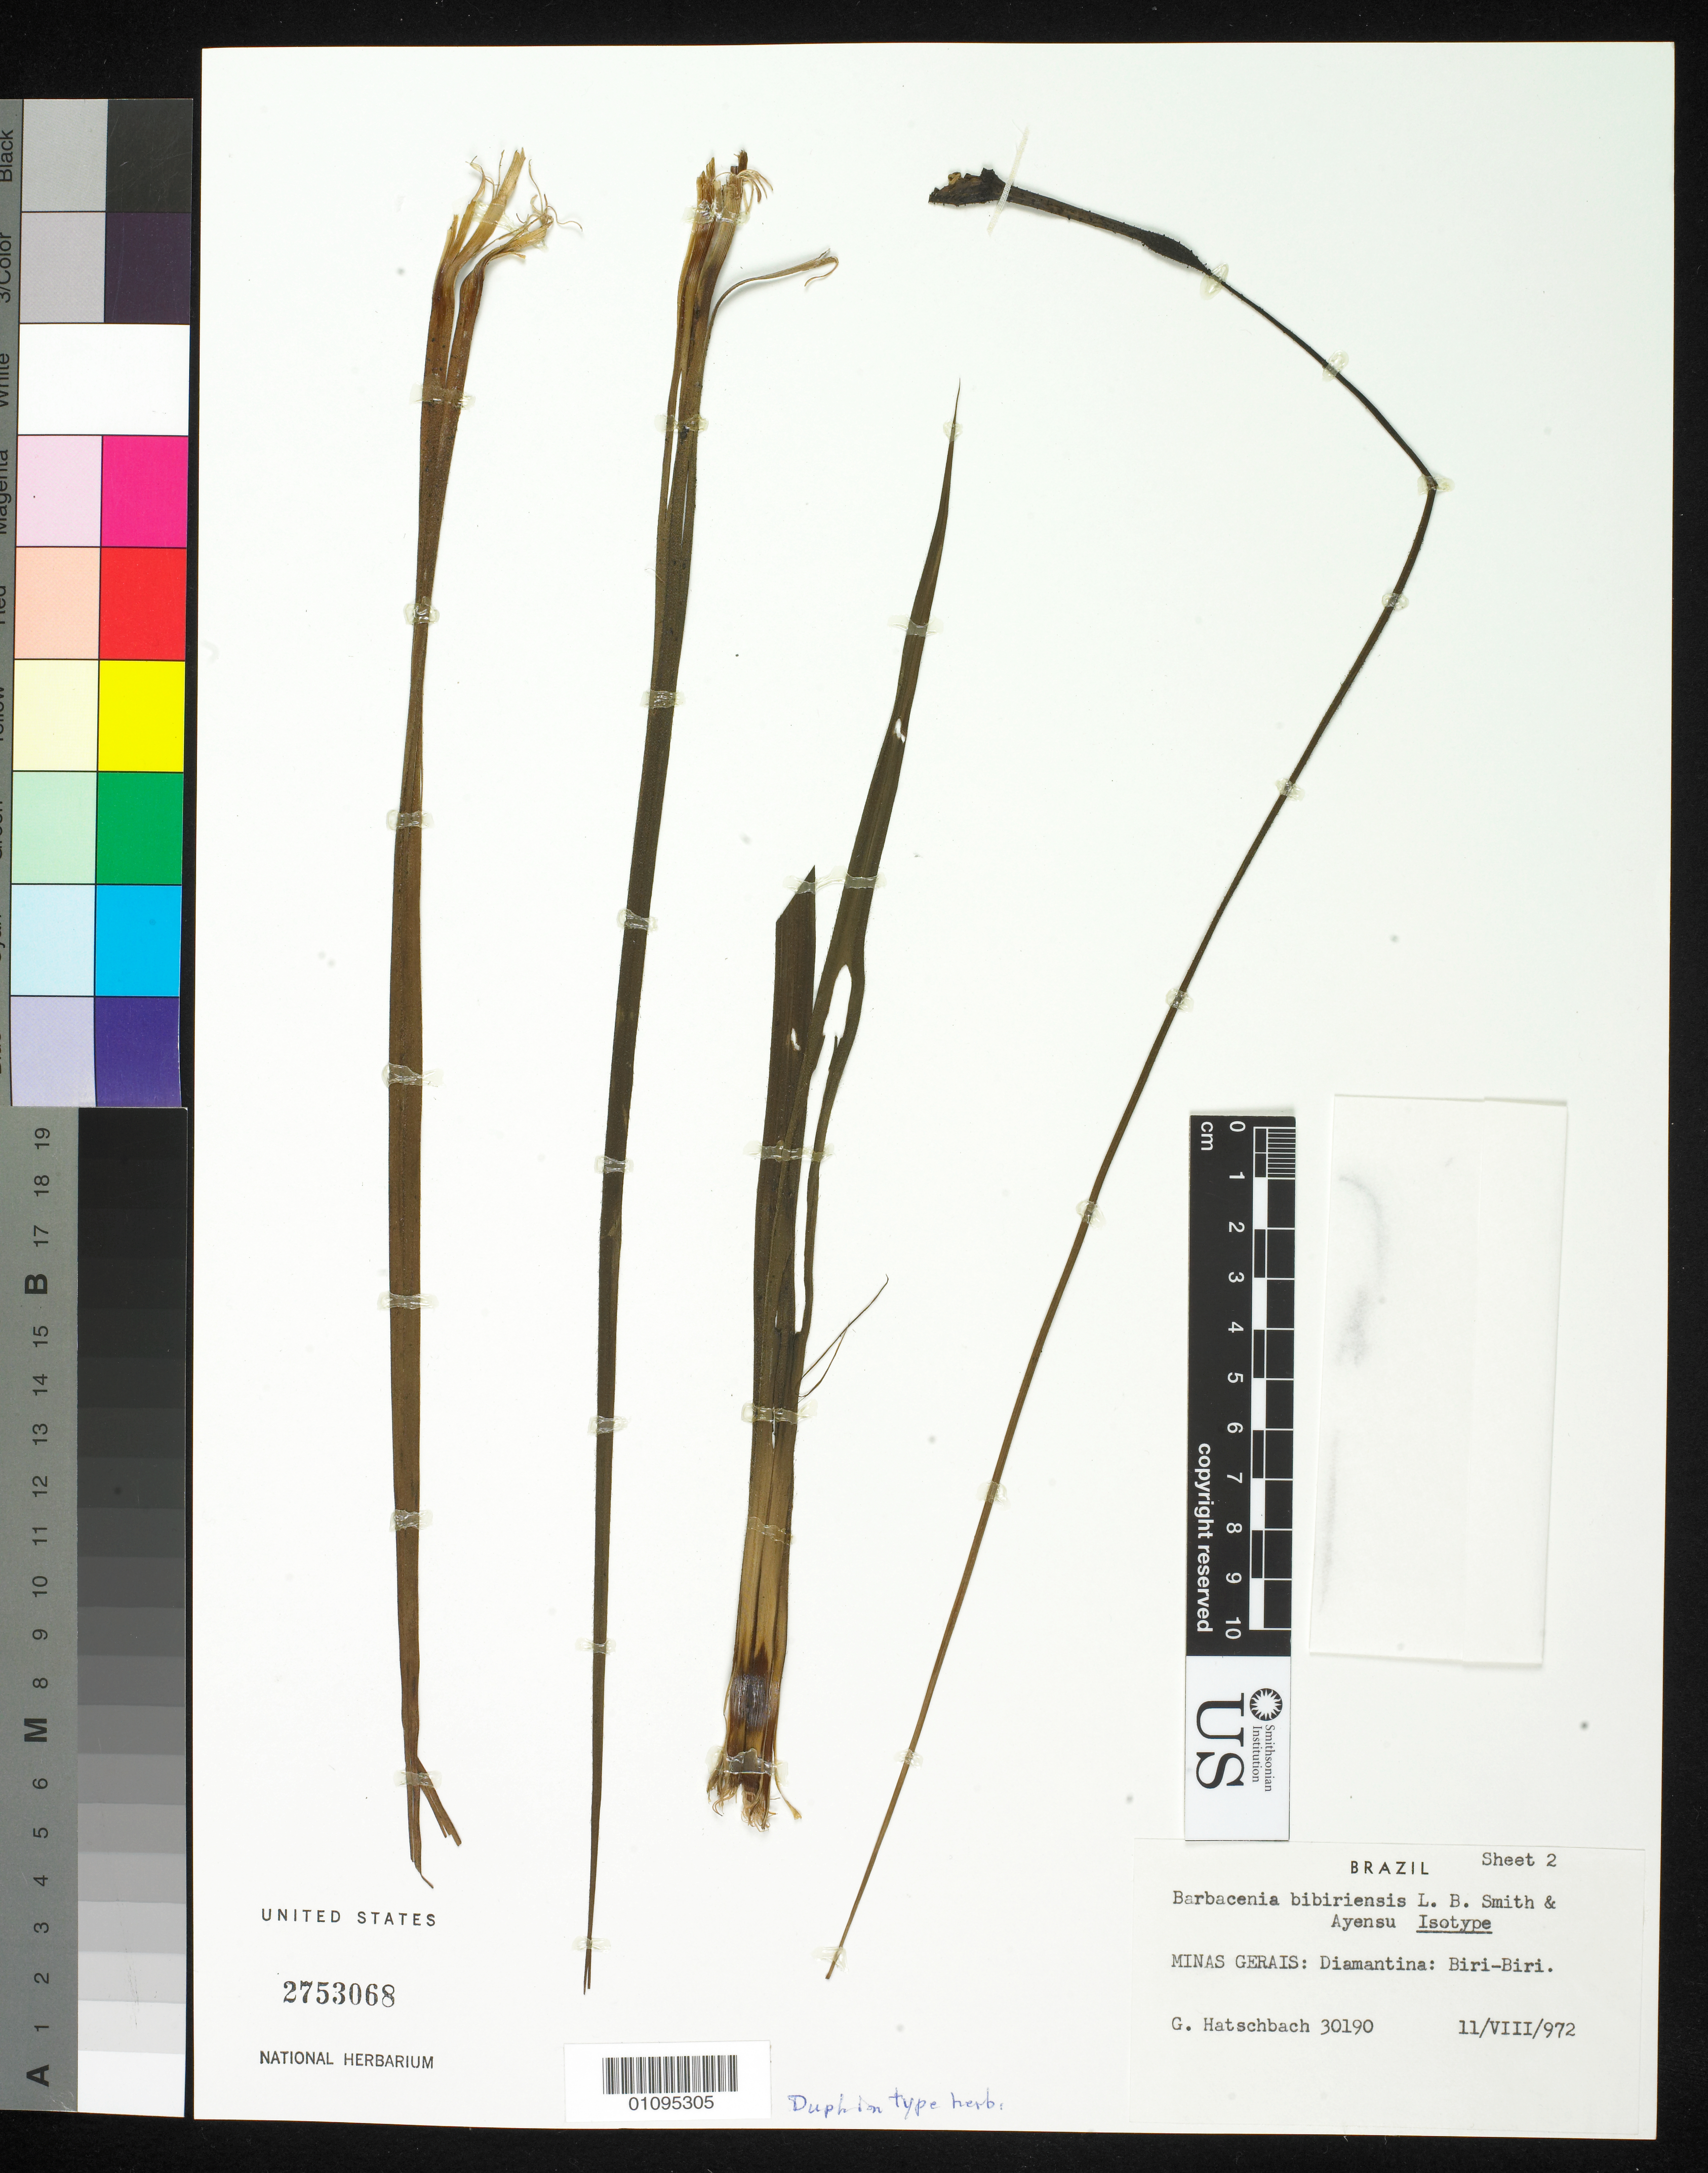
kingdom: Plantae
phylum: Tracheophyta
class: Liliopsida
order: Pandanales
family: Velloziaceae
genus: Barbacenia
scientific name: Barbacenia bibiriensis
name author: L.B. Sm. & Ayensu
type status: Isotype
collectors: G. Hatschbach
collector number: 30190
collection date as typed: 11 Aug 1972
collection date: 1972-08-11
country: Brazil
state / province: Minas gerais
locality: Diamantina, Biri-Biri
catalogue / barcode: US 2753068